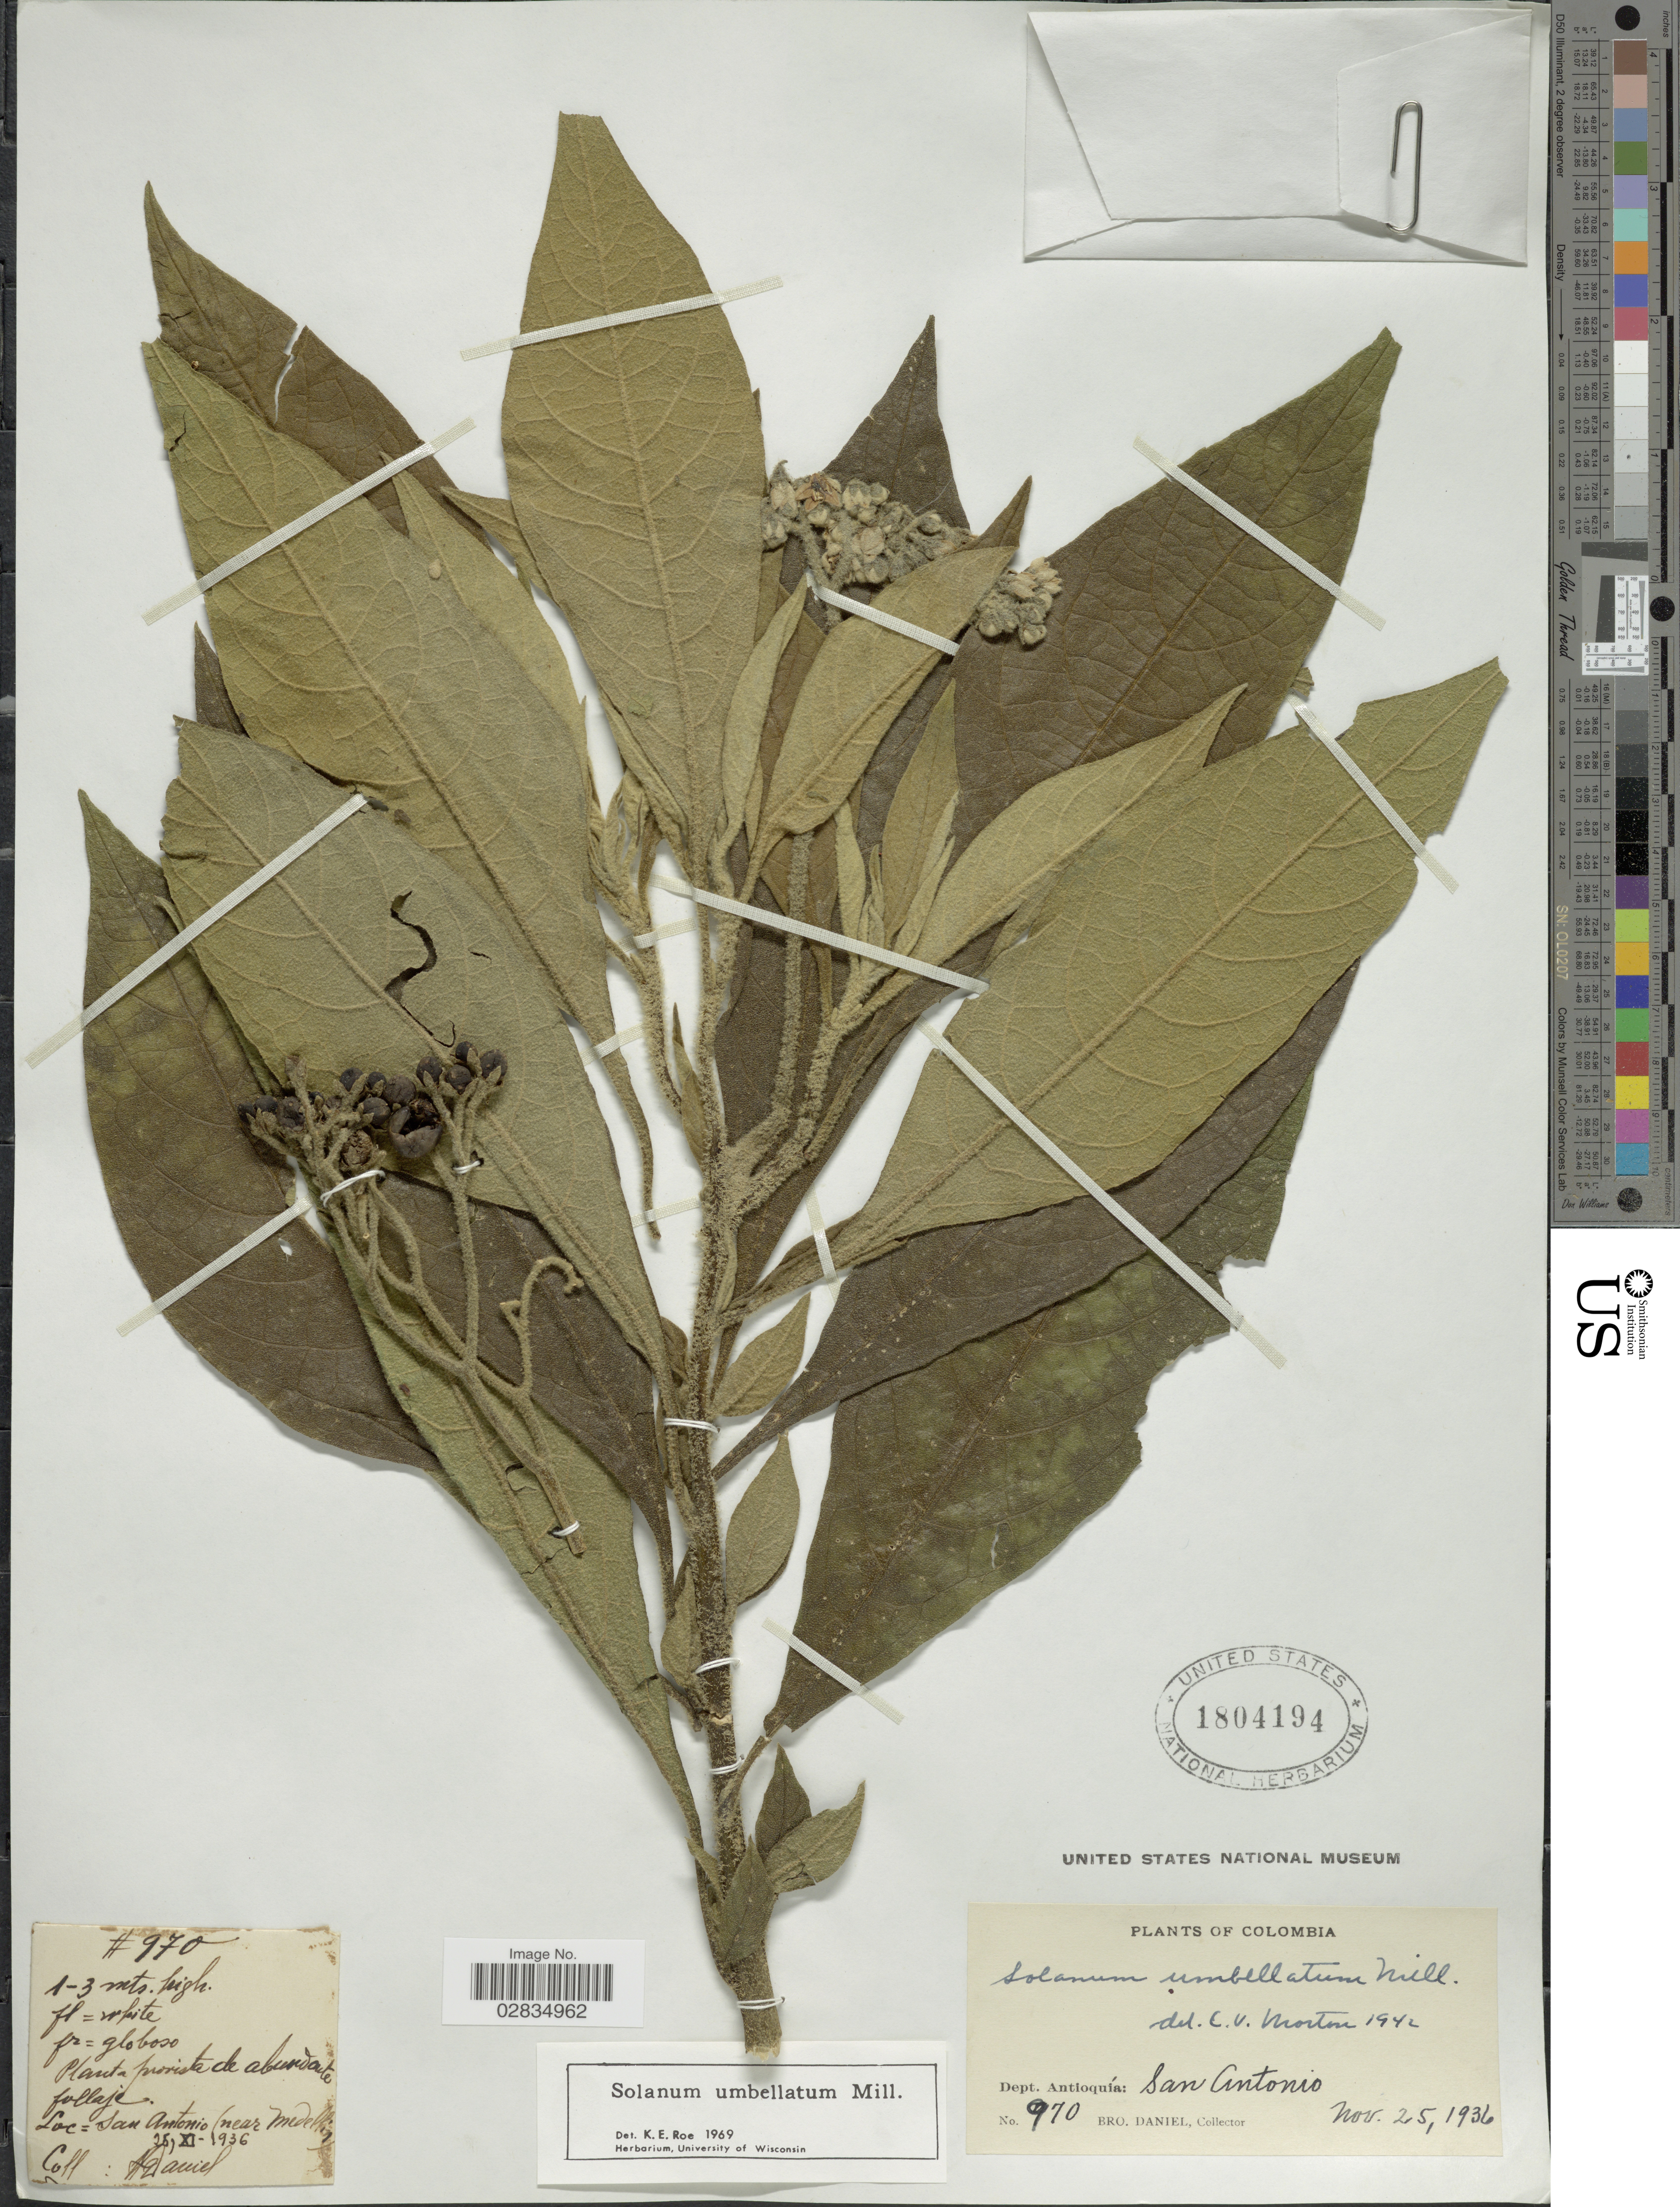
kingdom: Plantae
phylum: Tracheophyta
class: Magnoliopsida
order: Solanales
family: Solanaceae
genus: Solanum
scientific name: Solanum umbellatum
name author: Mill.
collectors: Bro. Daniel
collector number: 970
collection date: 1936-11-25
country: Colombia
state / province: Antioquia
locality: Dept. Antioquía: San Antonio (near Medellin).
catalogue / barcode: US 1804194